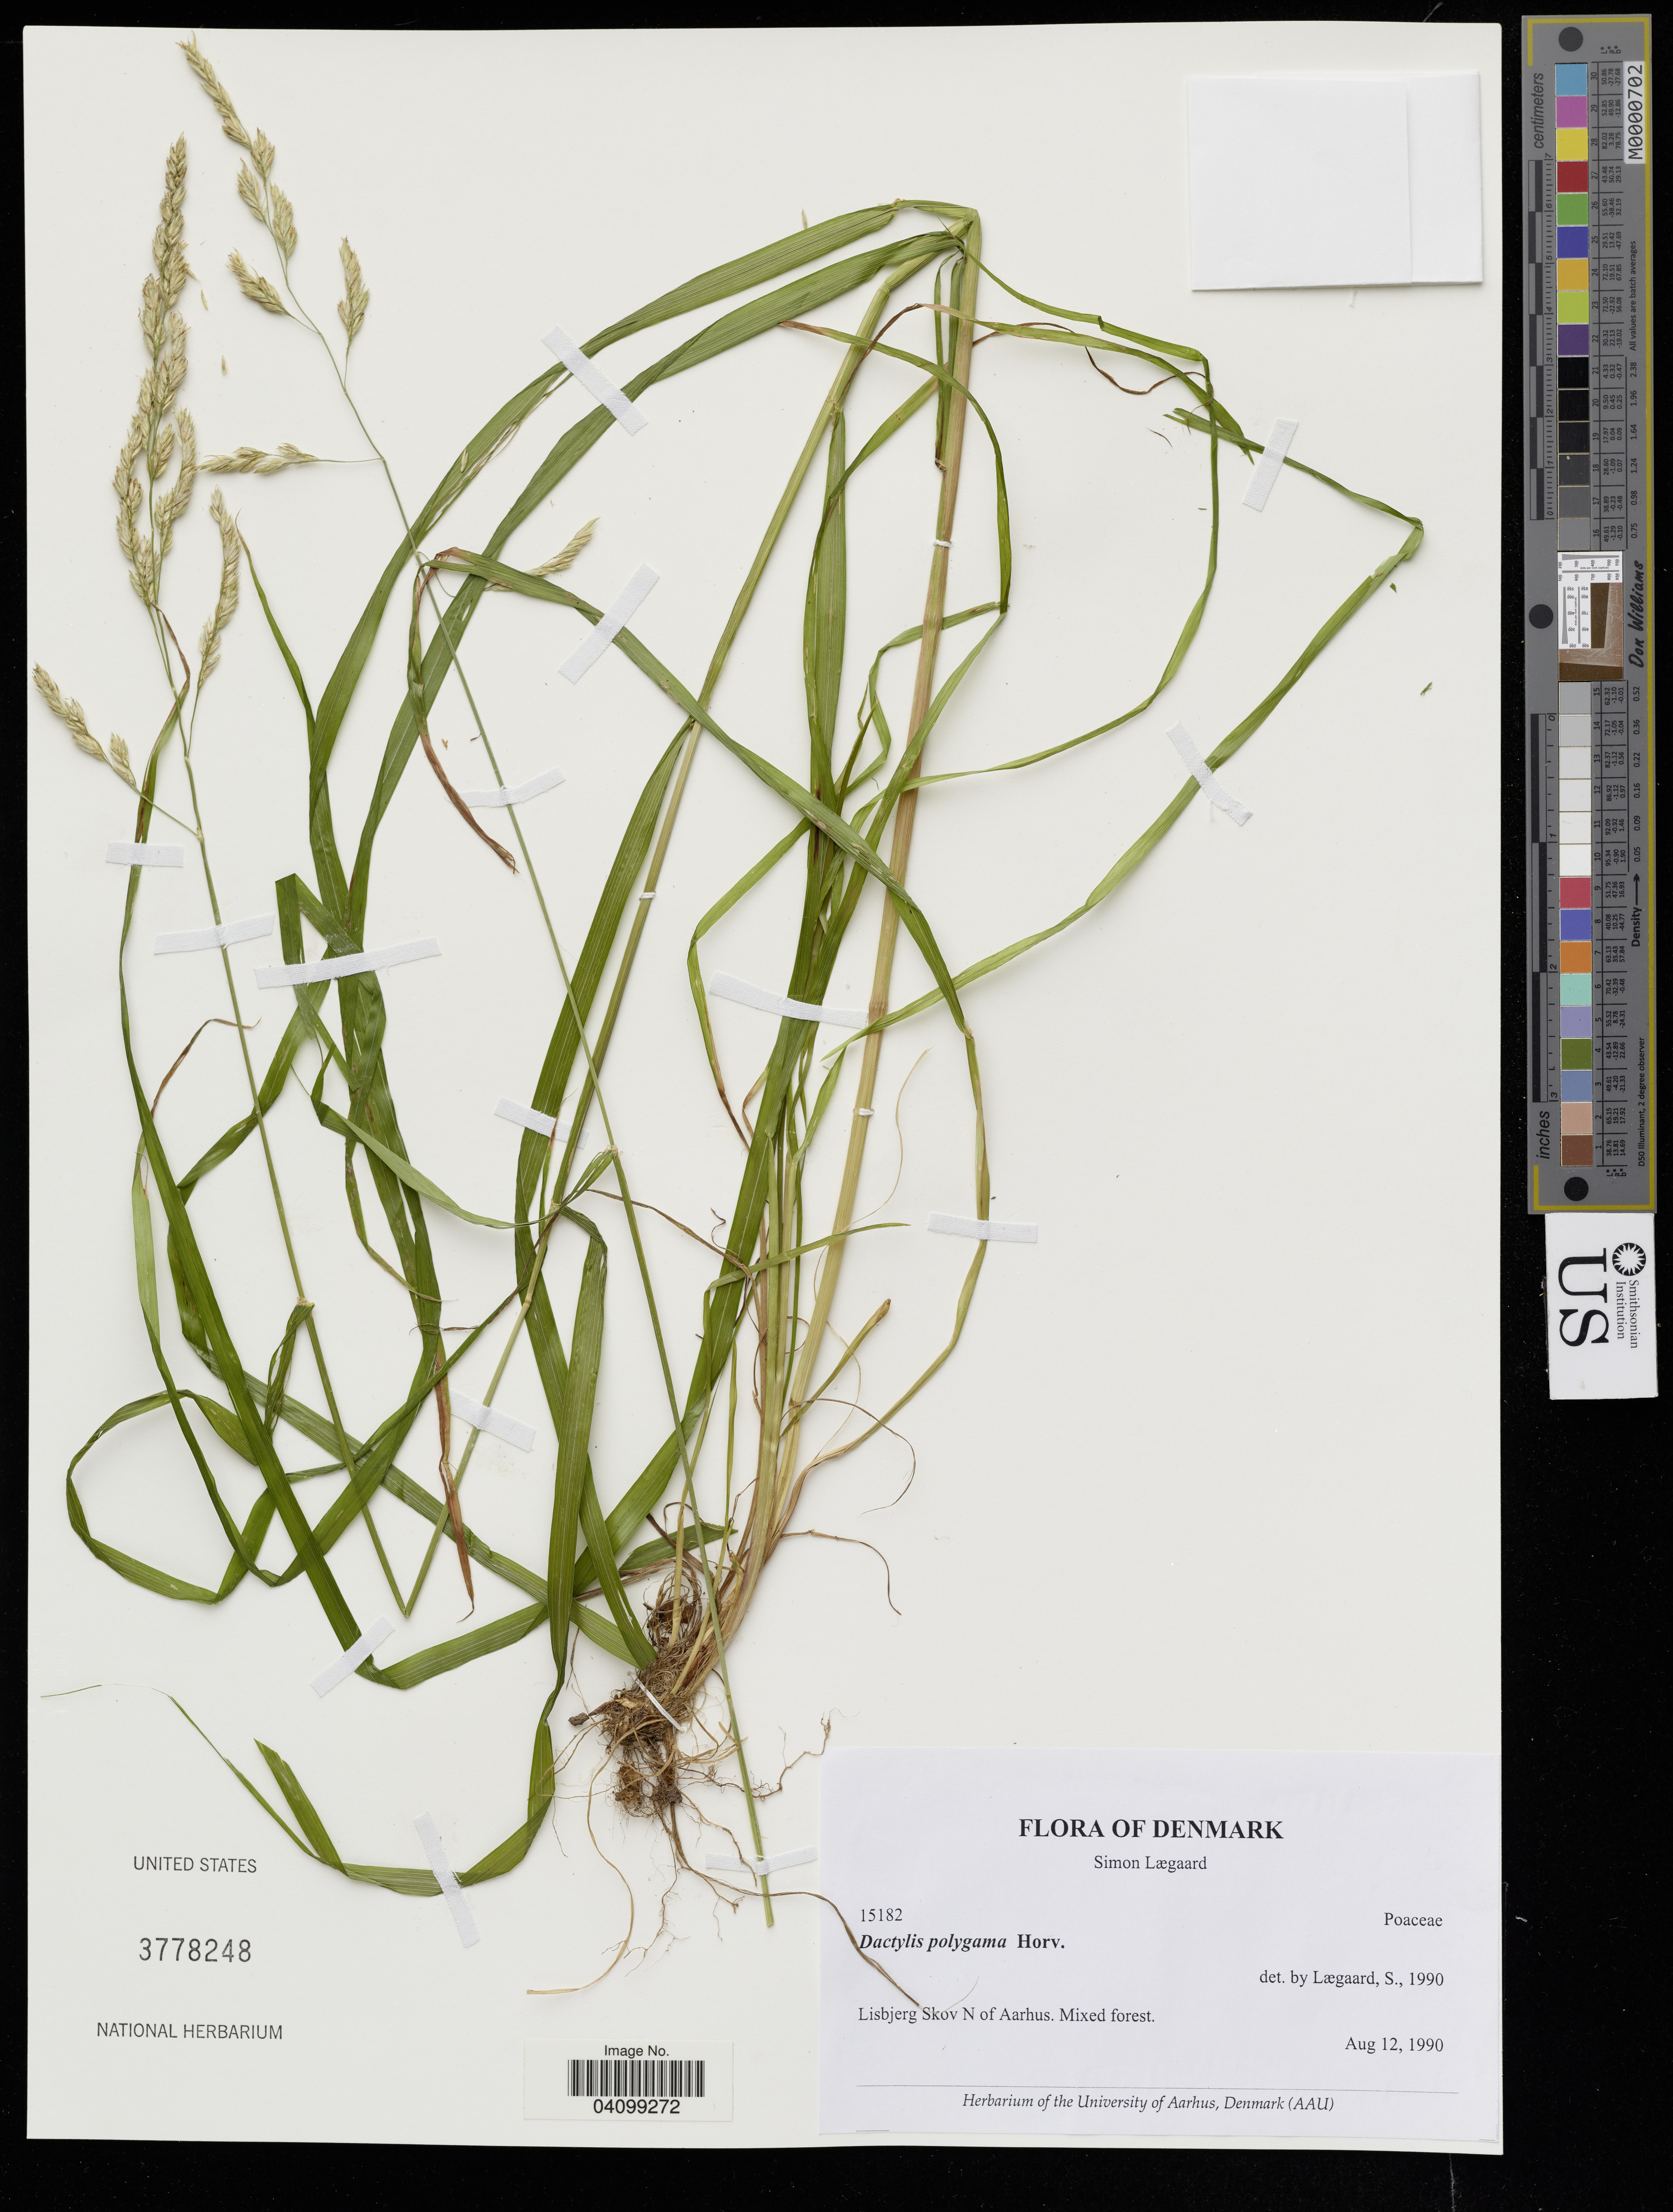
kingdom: Plantae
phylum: Tracheophyta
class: Liliopsida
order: Poales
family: Poaceae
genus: Dactylis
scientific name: Dactylis polygama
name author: Horv.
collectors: S. Lægaard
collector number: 15182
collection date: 1990-08-12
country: Denmark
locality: Lisbjerg Skov N of Aarhus.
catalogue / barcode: US 3778248